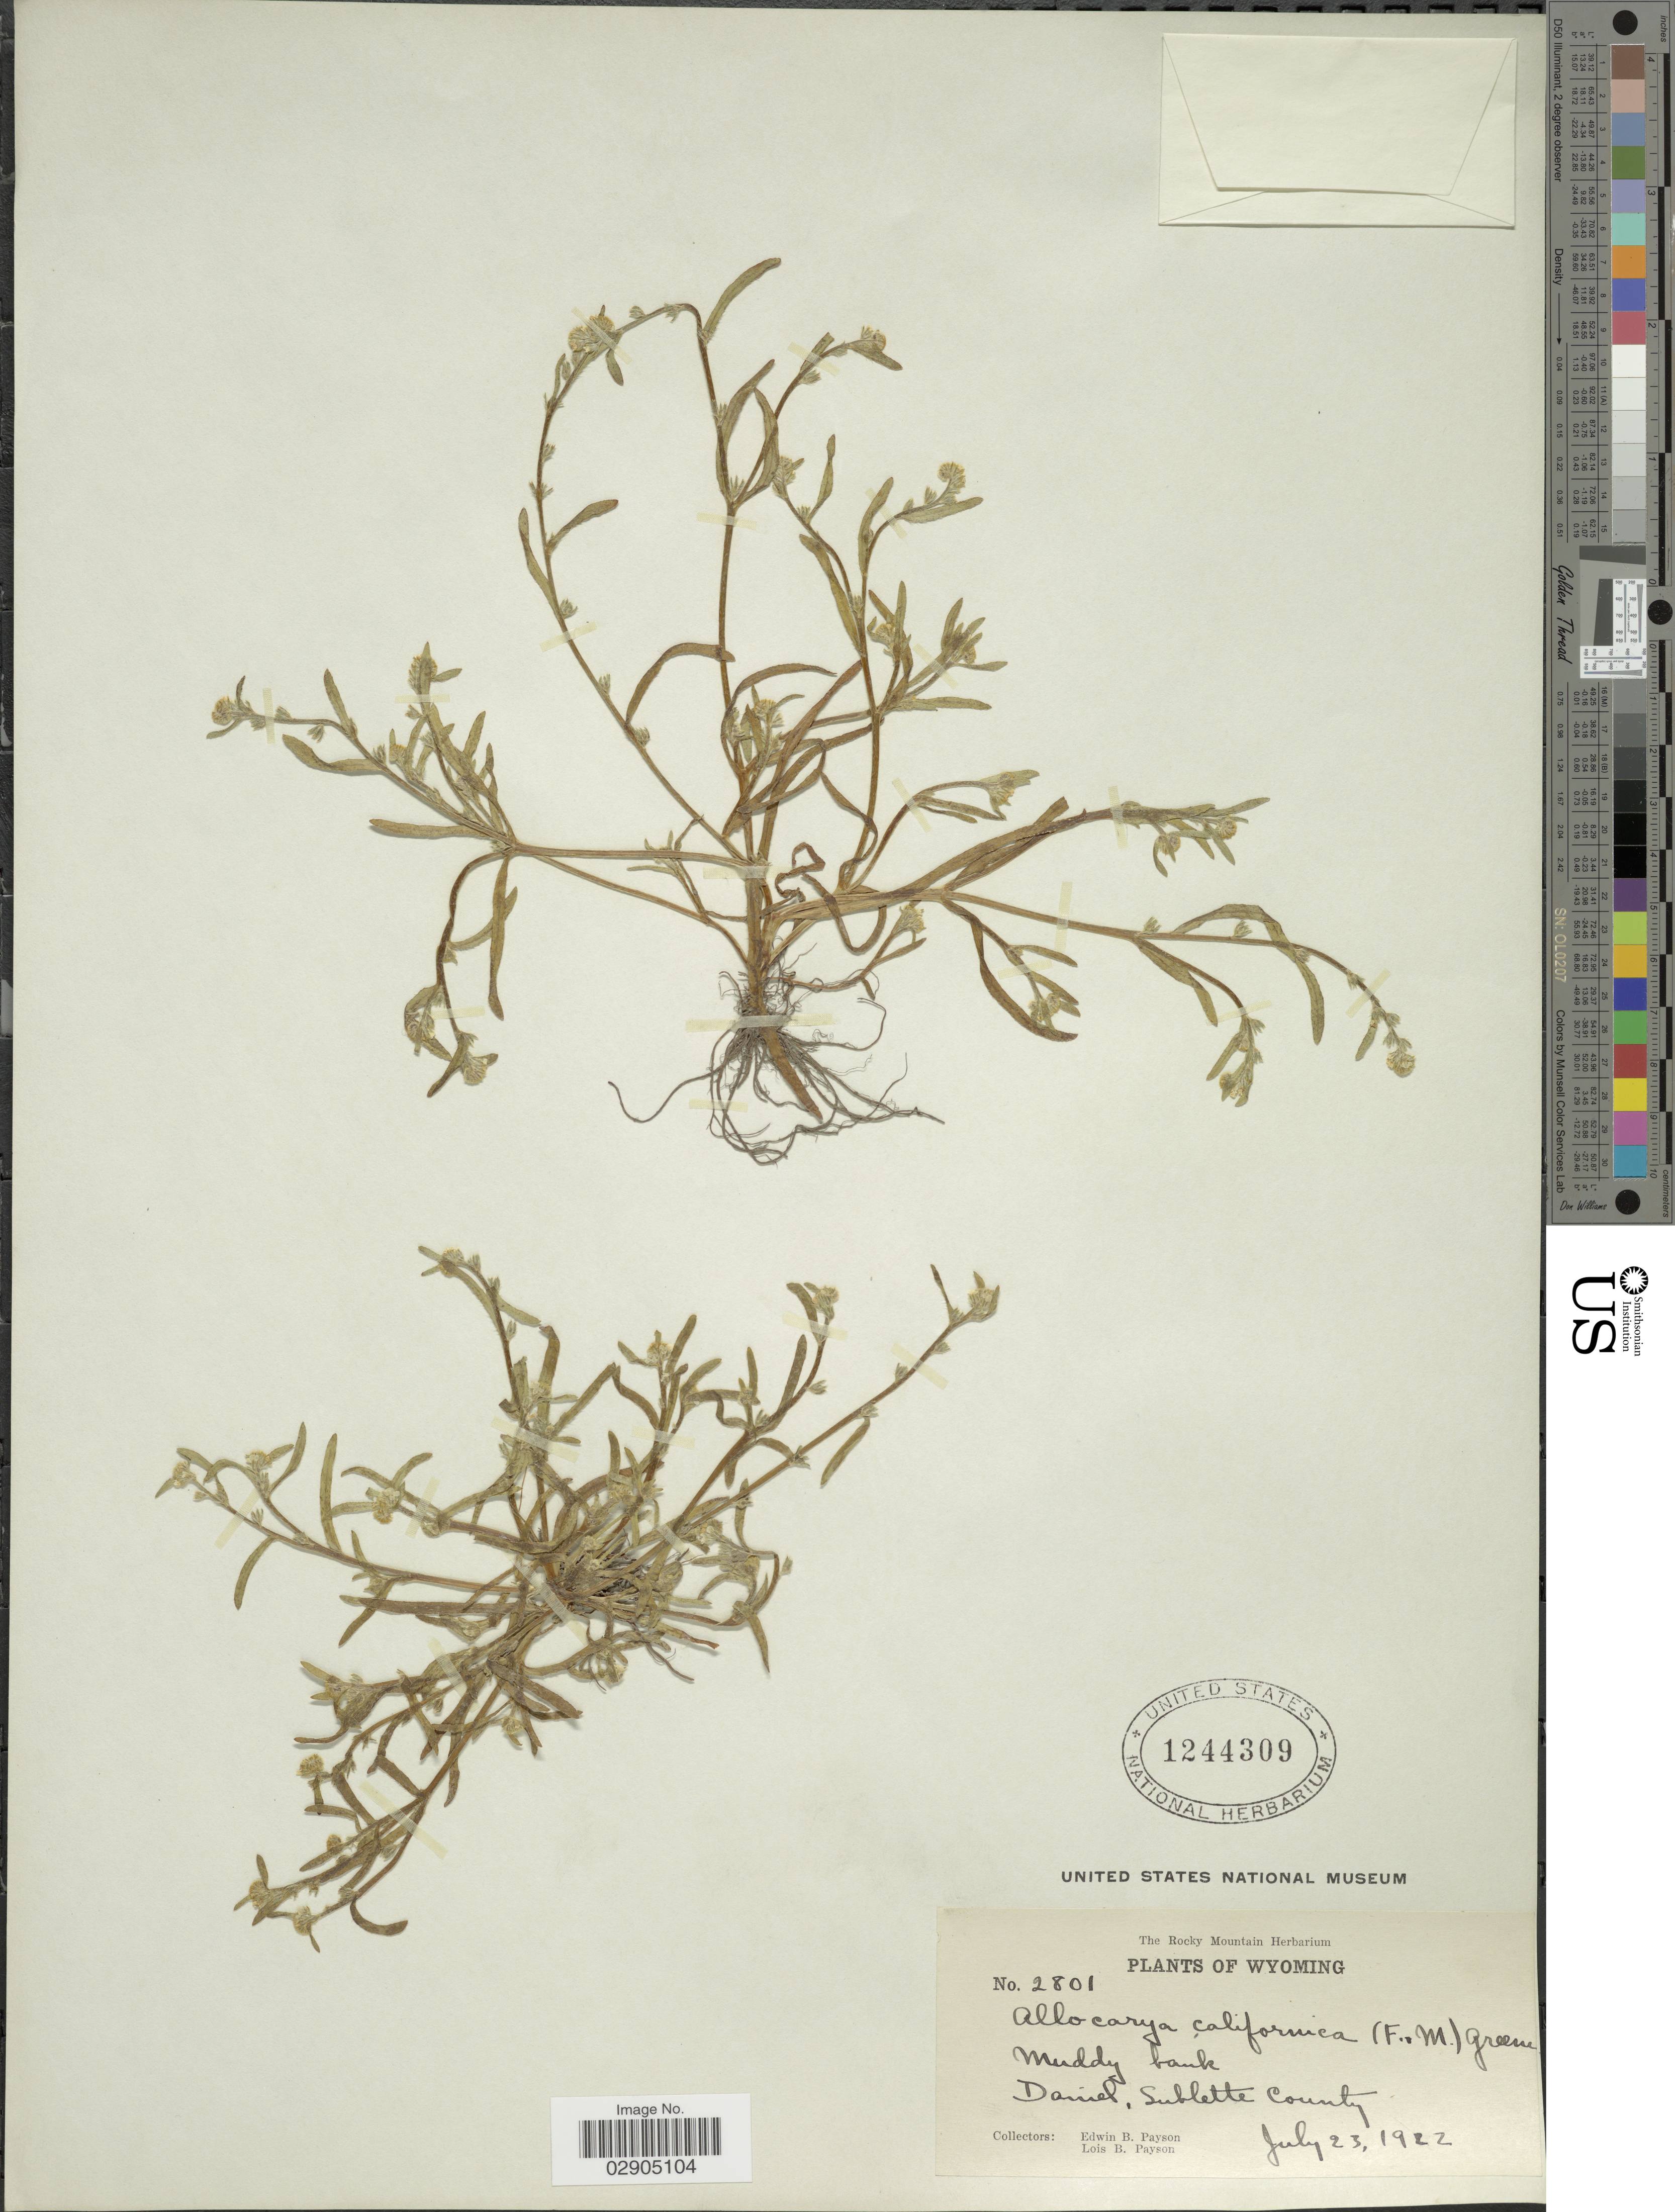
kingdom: Plantae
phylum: Tracheophyta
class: Magnoliopsida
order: Boraginales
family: Boraginaceae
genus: Allocarya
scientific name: Allocarya californica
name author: (Fisch. & C.A. Mey.) Greene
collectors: E. B. Payson & L. Payson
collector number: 2801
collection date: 1922-07-23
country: United States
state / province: Wyoming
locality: Daniel, Sublette County.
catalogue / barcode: US 1244309